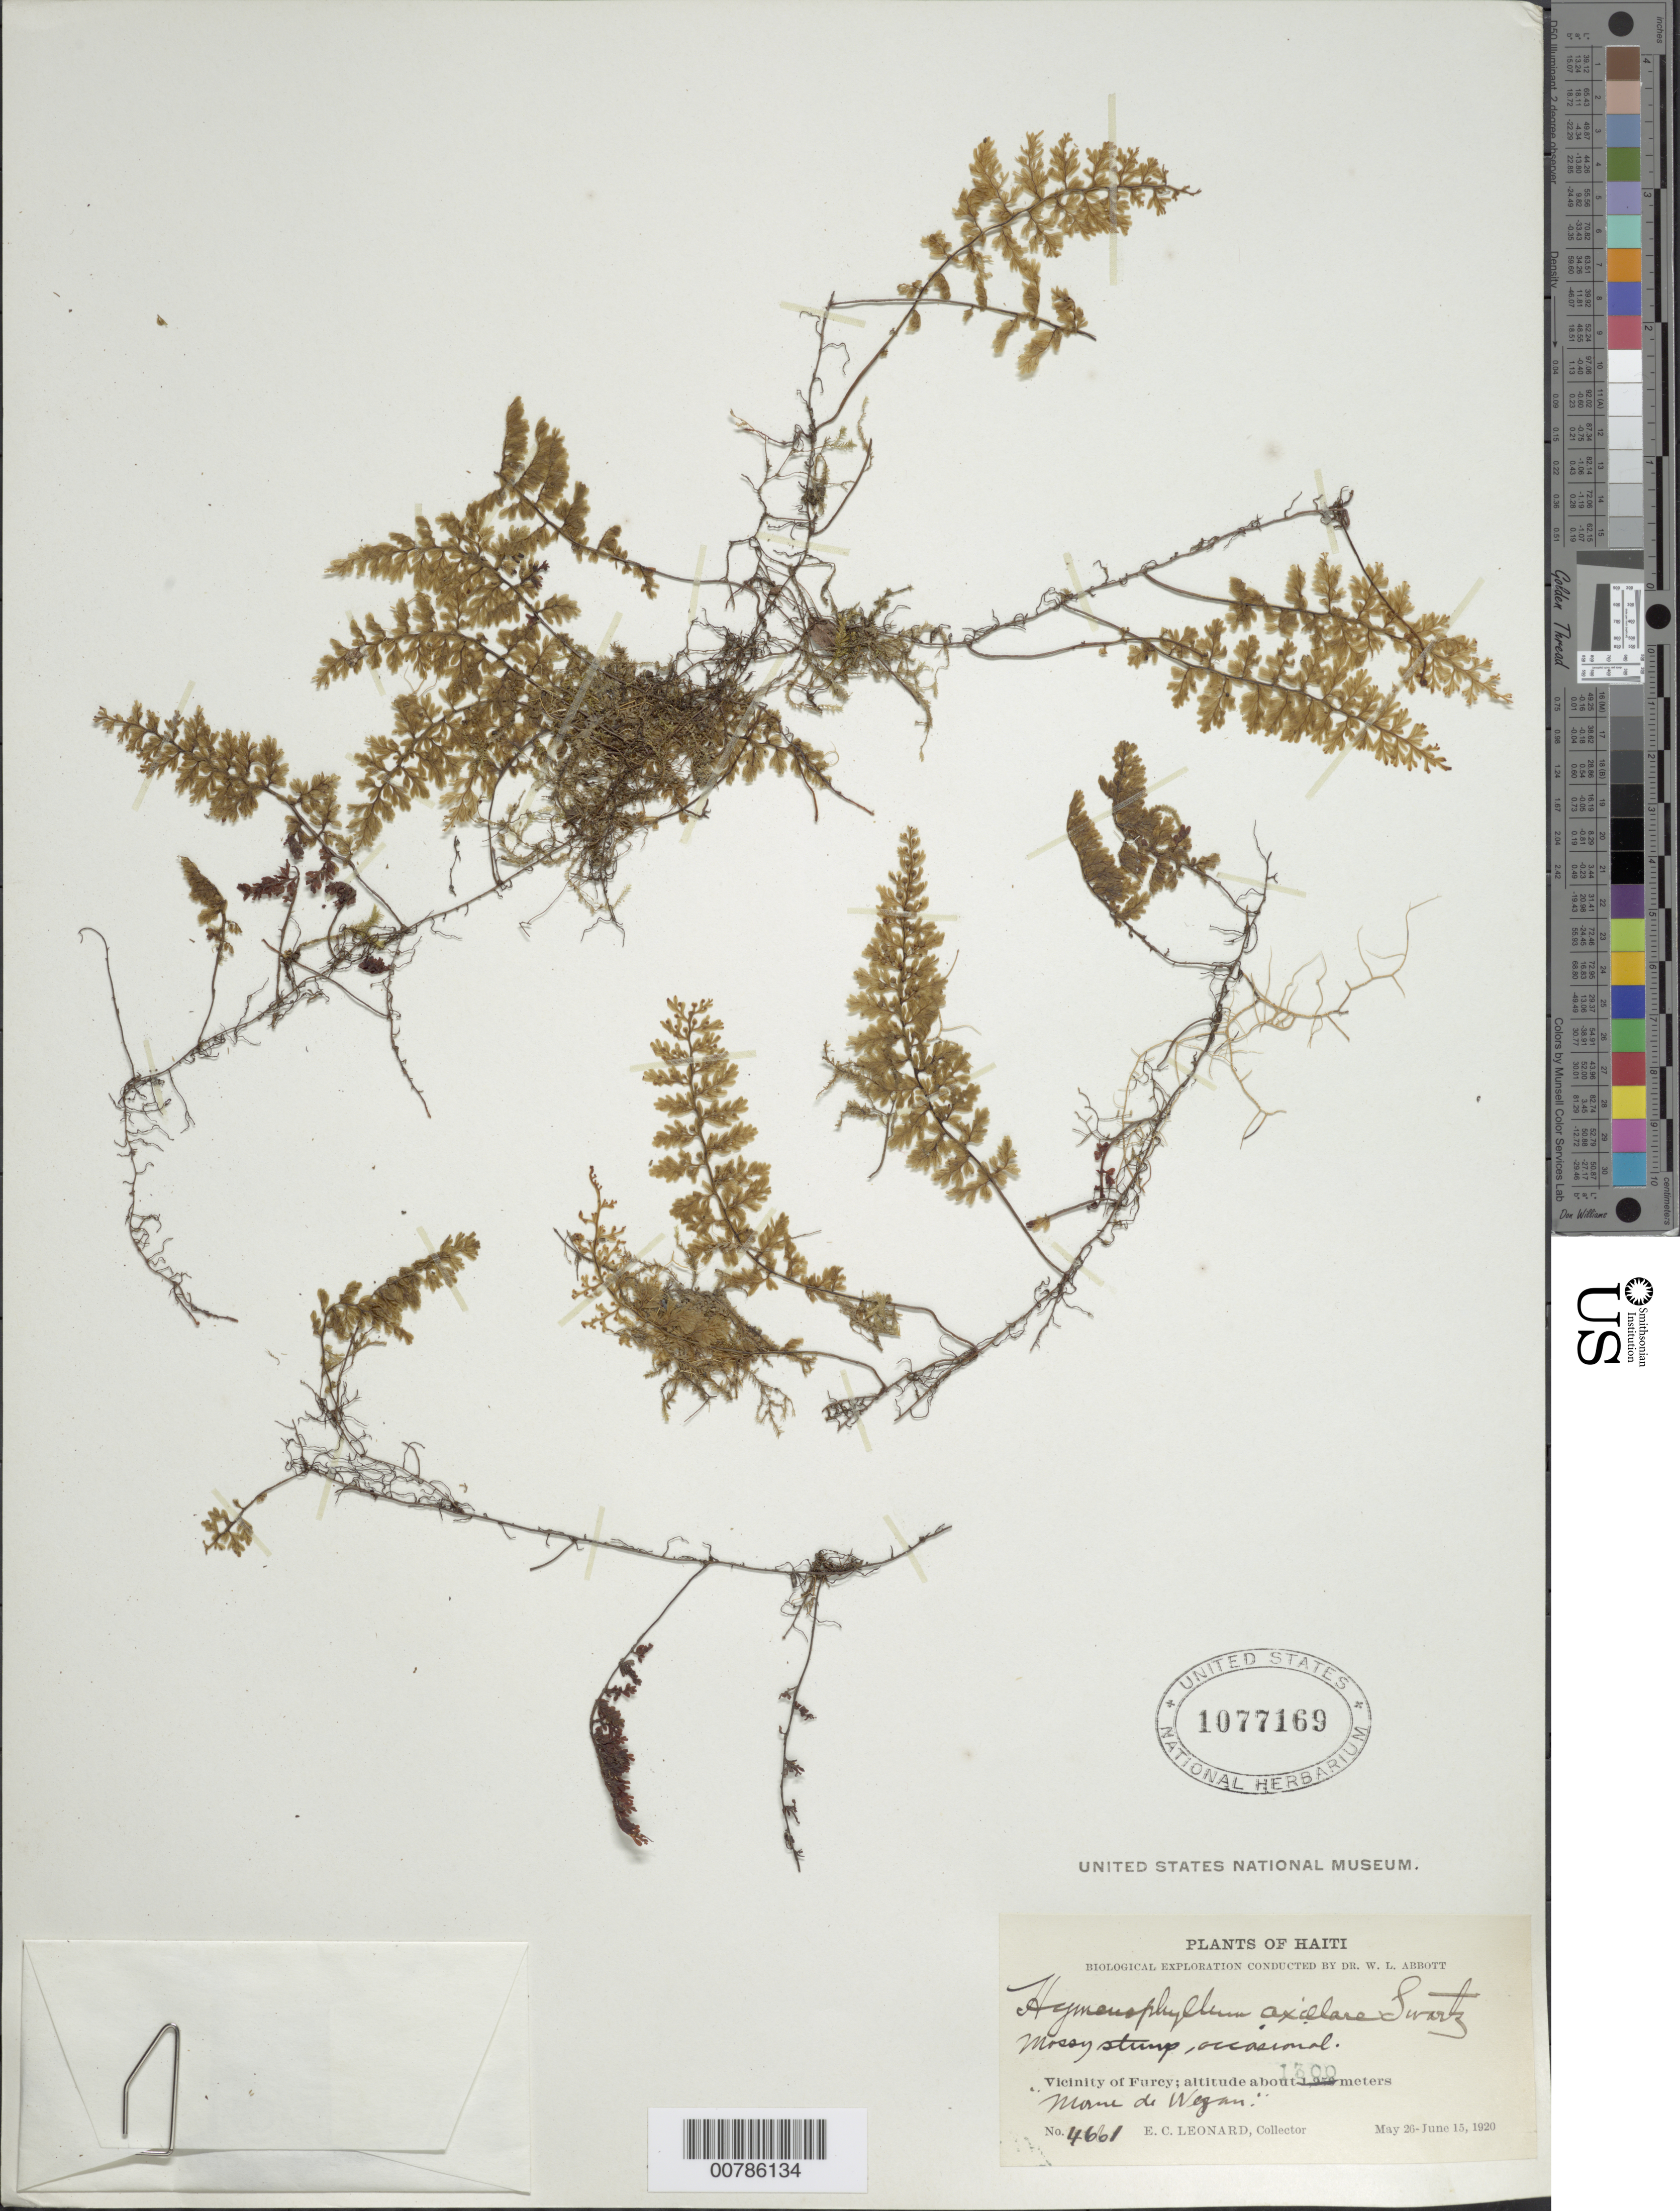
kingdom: Plantae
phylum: Tracheophyta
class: Polypodiopsida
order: Hymenophyllales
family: Hymenophyllaceae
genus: Hymenophyllum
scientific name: Hymenophyllum axillare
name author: Sw.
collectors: E. C. Leonard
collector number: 4661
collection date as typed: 26 May 1920 15 Jun 1920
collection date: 1920-05-26/1920-06-15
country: Haiti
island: Hispaniola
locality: Furcy, vicinity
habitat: Mossy stump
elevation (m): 1300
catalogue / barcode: US 1077169